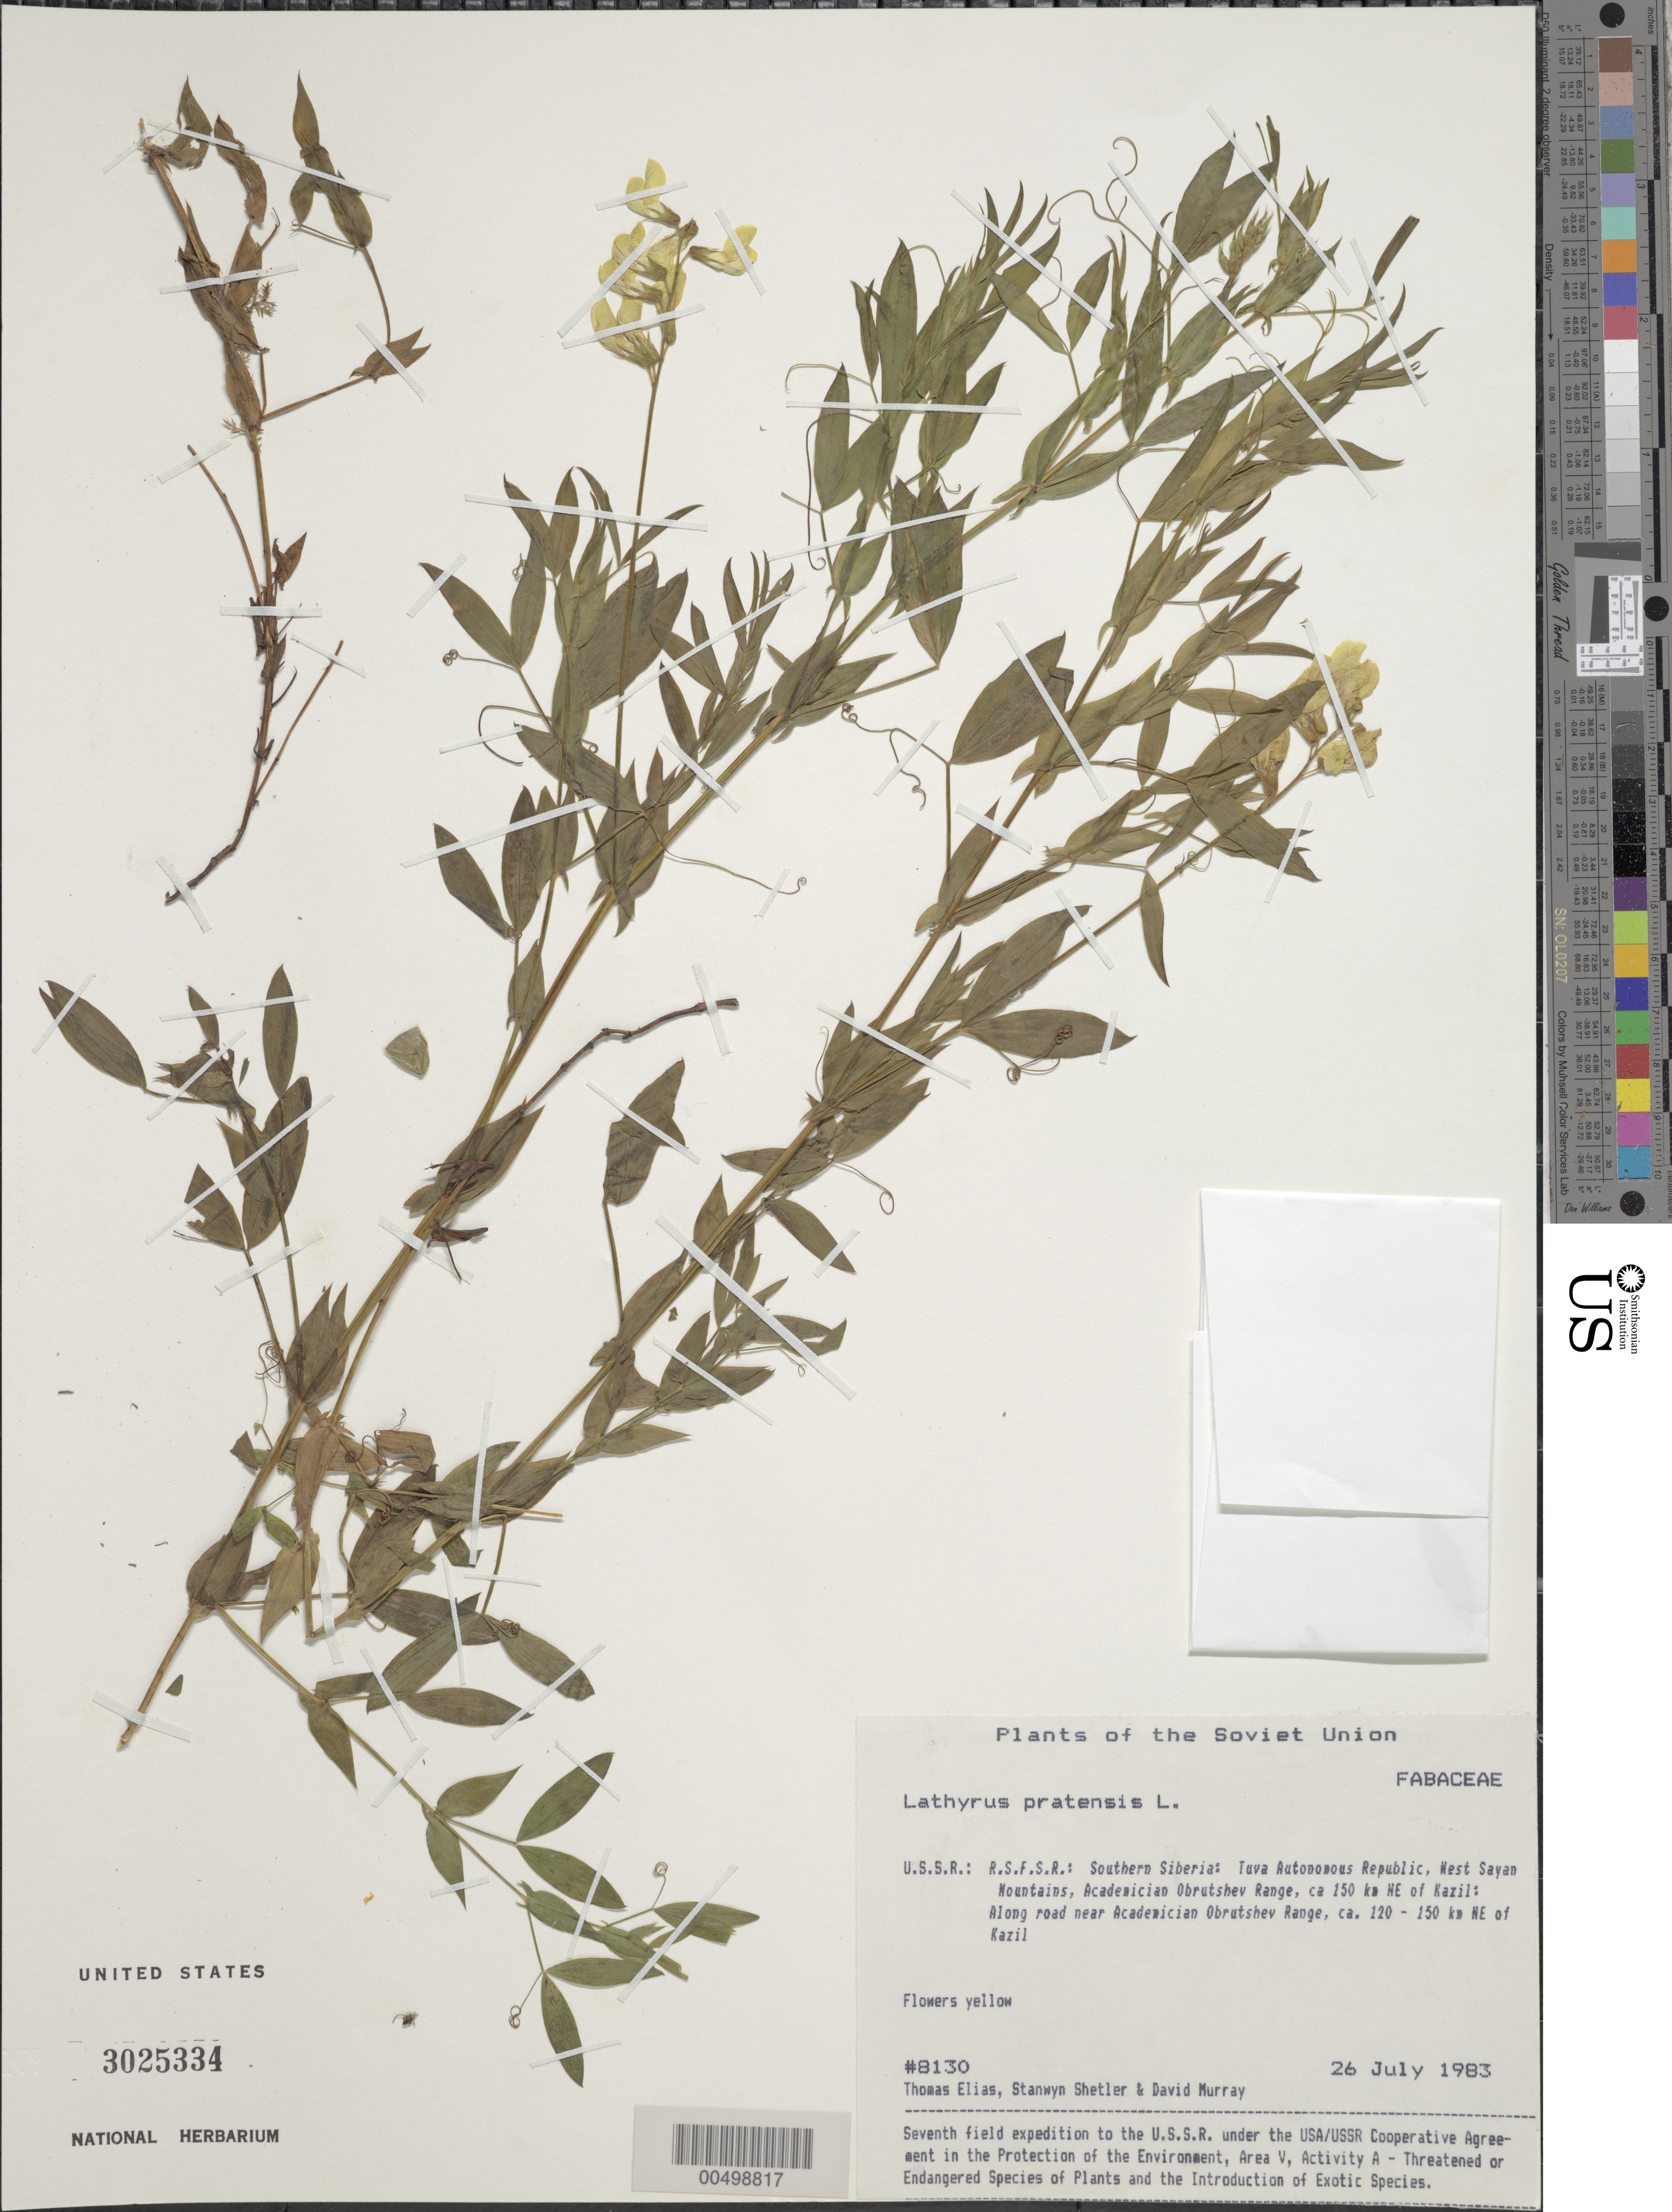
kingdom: Plantae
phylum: Tracheophyta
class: Magnoliopsida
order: Fabales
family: Fabaceae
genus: Lathyrus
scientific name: Lathyrus pratensis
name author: L.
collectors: T. Elias, S. Shetler & D. F. Murray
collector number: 8130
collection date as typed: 26 Jul 1983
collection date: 1983-07-26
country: Russian Federation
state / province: Tuva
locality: West Sayan Mountains, along road near Academician Obrutshev Range, ca. 120-150 km NE of Kazil [Kyzyl]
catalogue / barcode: US 3025334